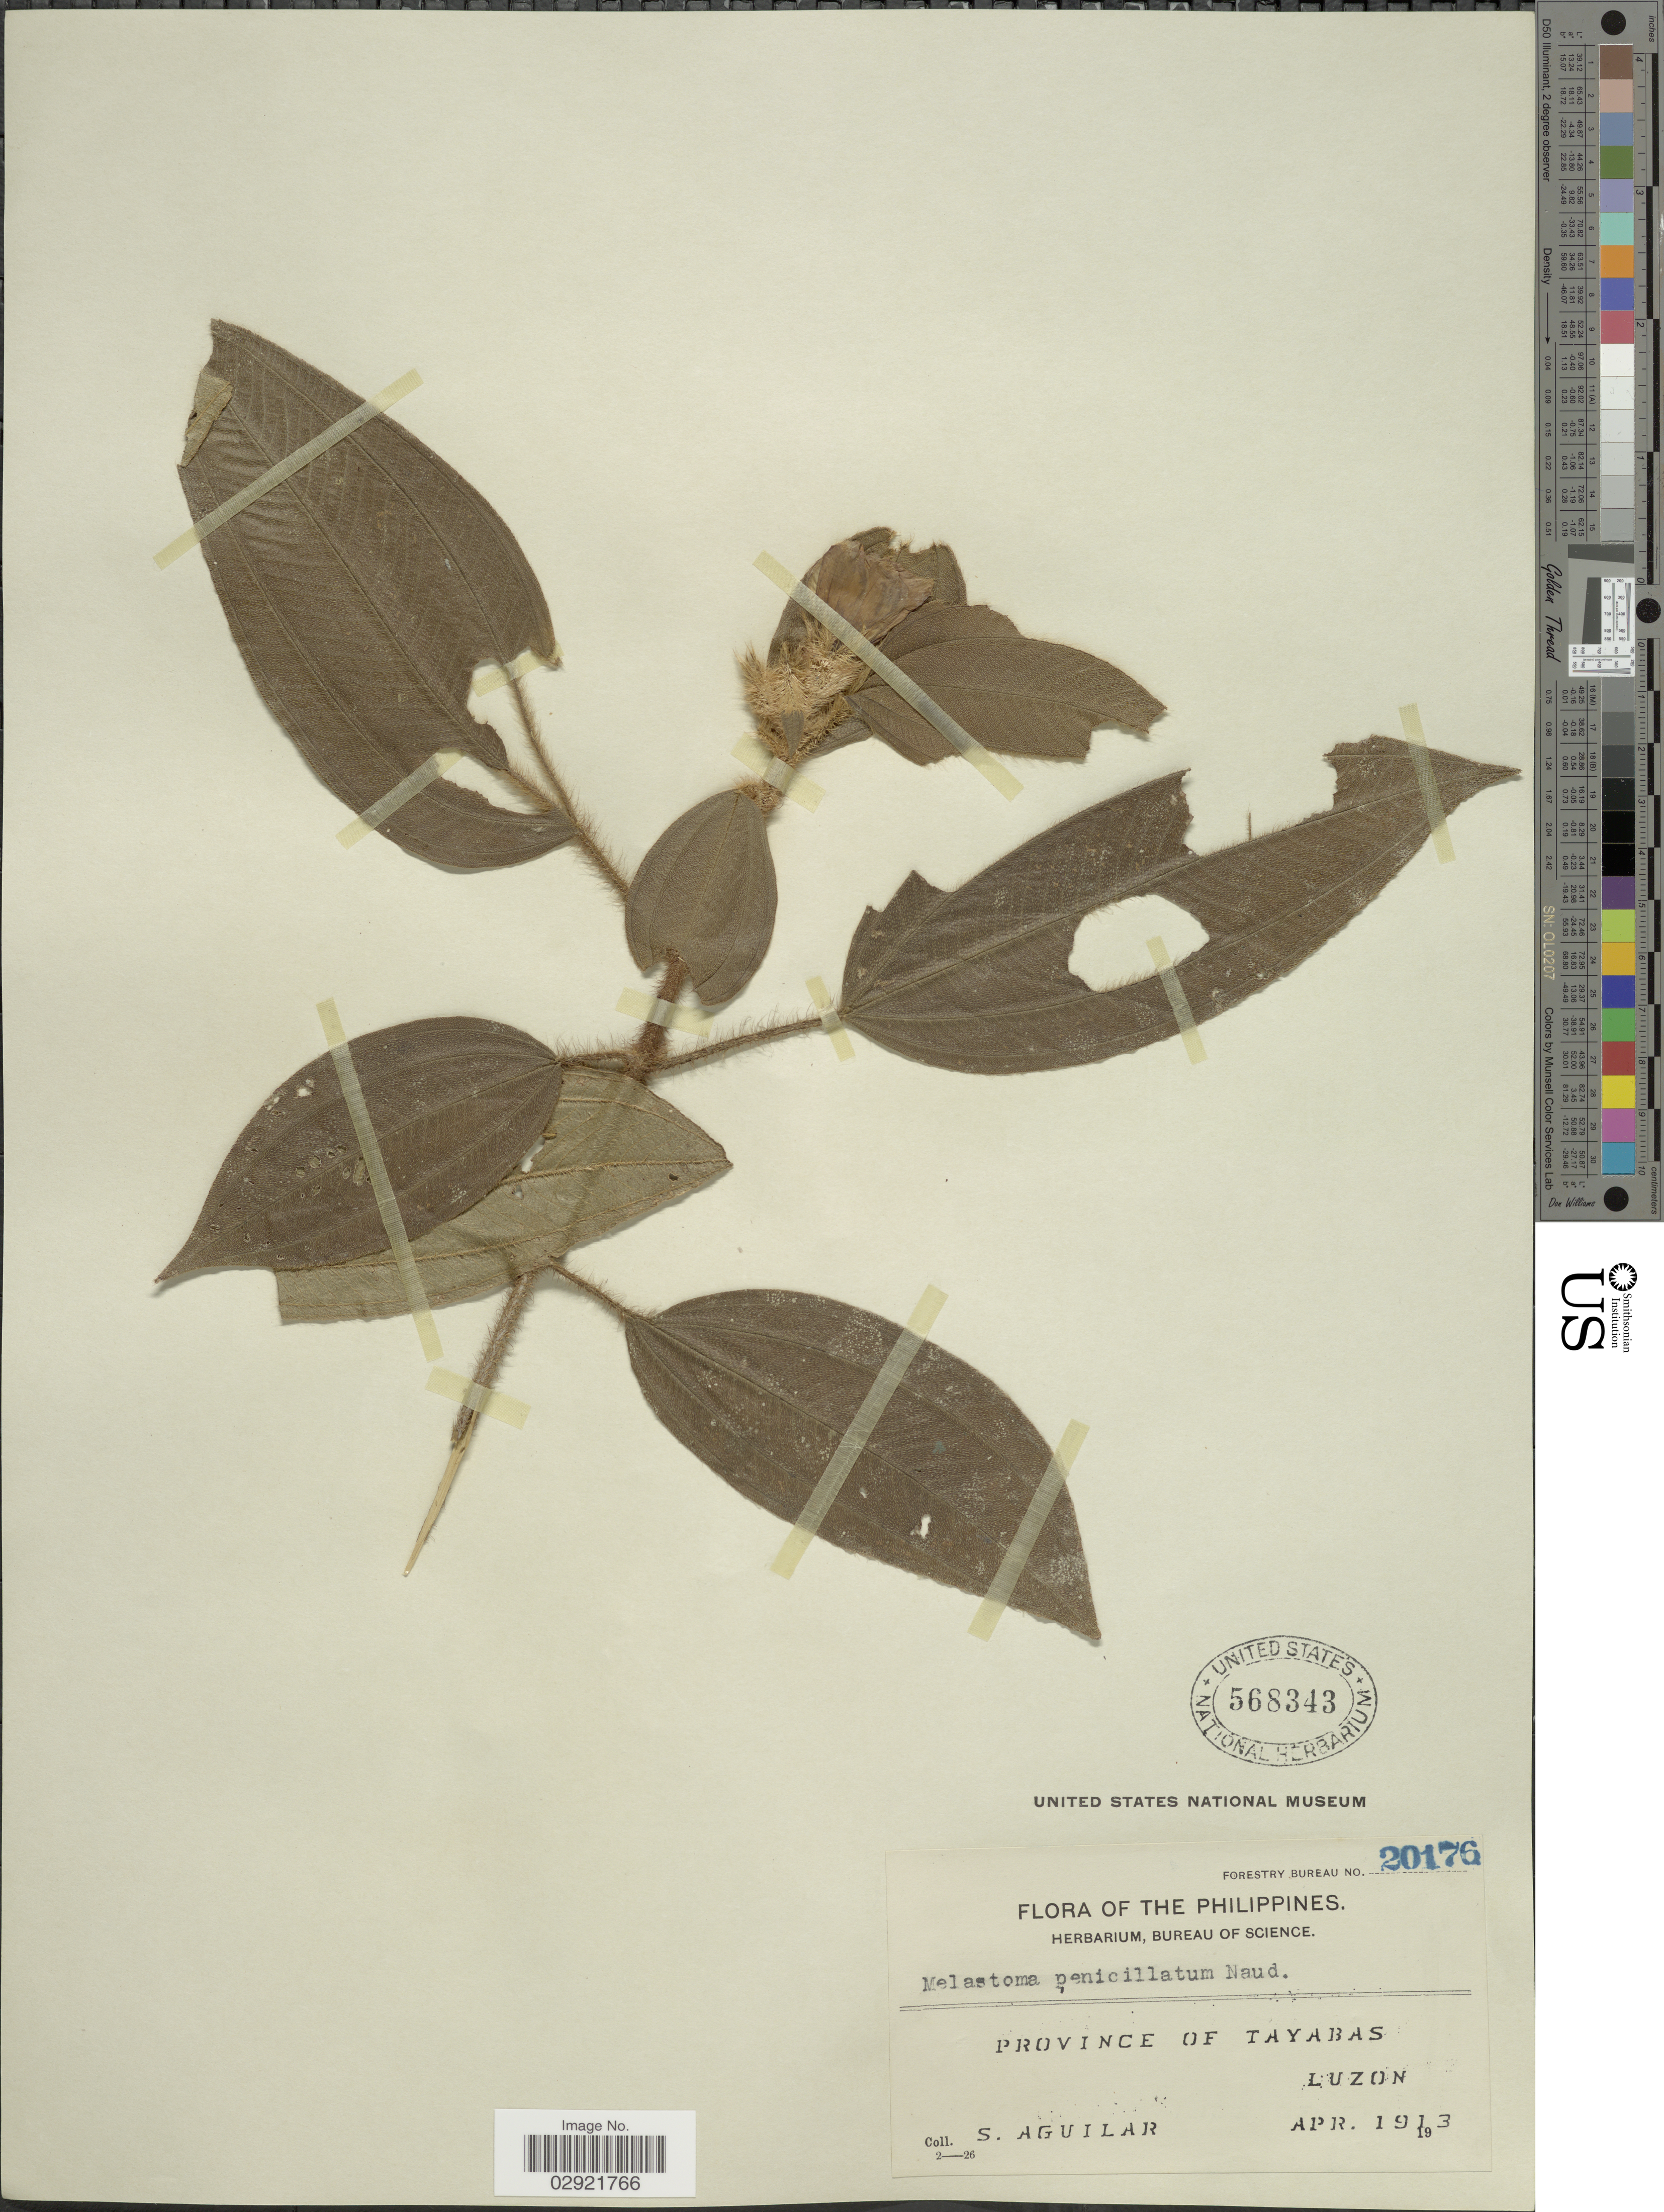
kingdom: Plantae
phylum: Tracheophyta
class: Magnoliopsida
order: Myrtales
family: Melastomataceae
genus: Melastoma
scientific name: Melastoma crinitum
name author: Roxb.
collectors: S. Aguilar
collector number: Forestry Bureau 20176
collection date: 1913-04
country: Philippines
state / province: Calabarzon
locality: Province of Tayabas. Luzon.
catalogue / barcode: US 568343